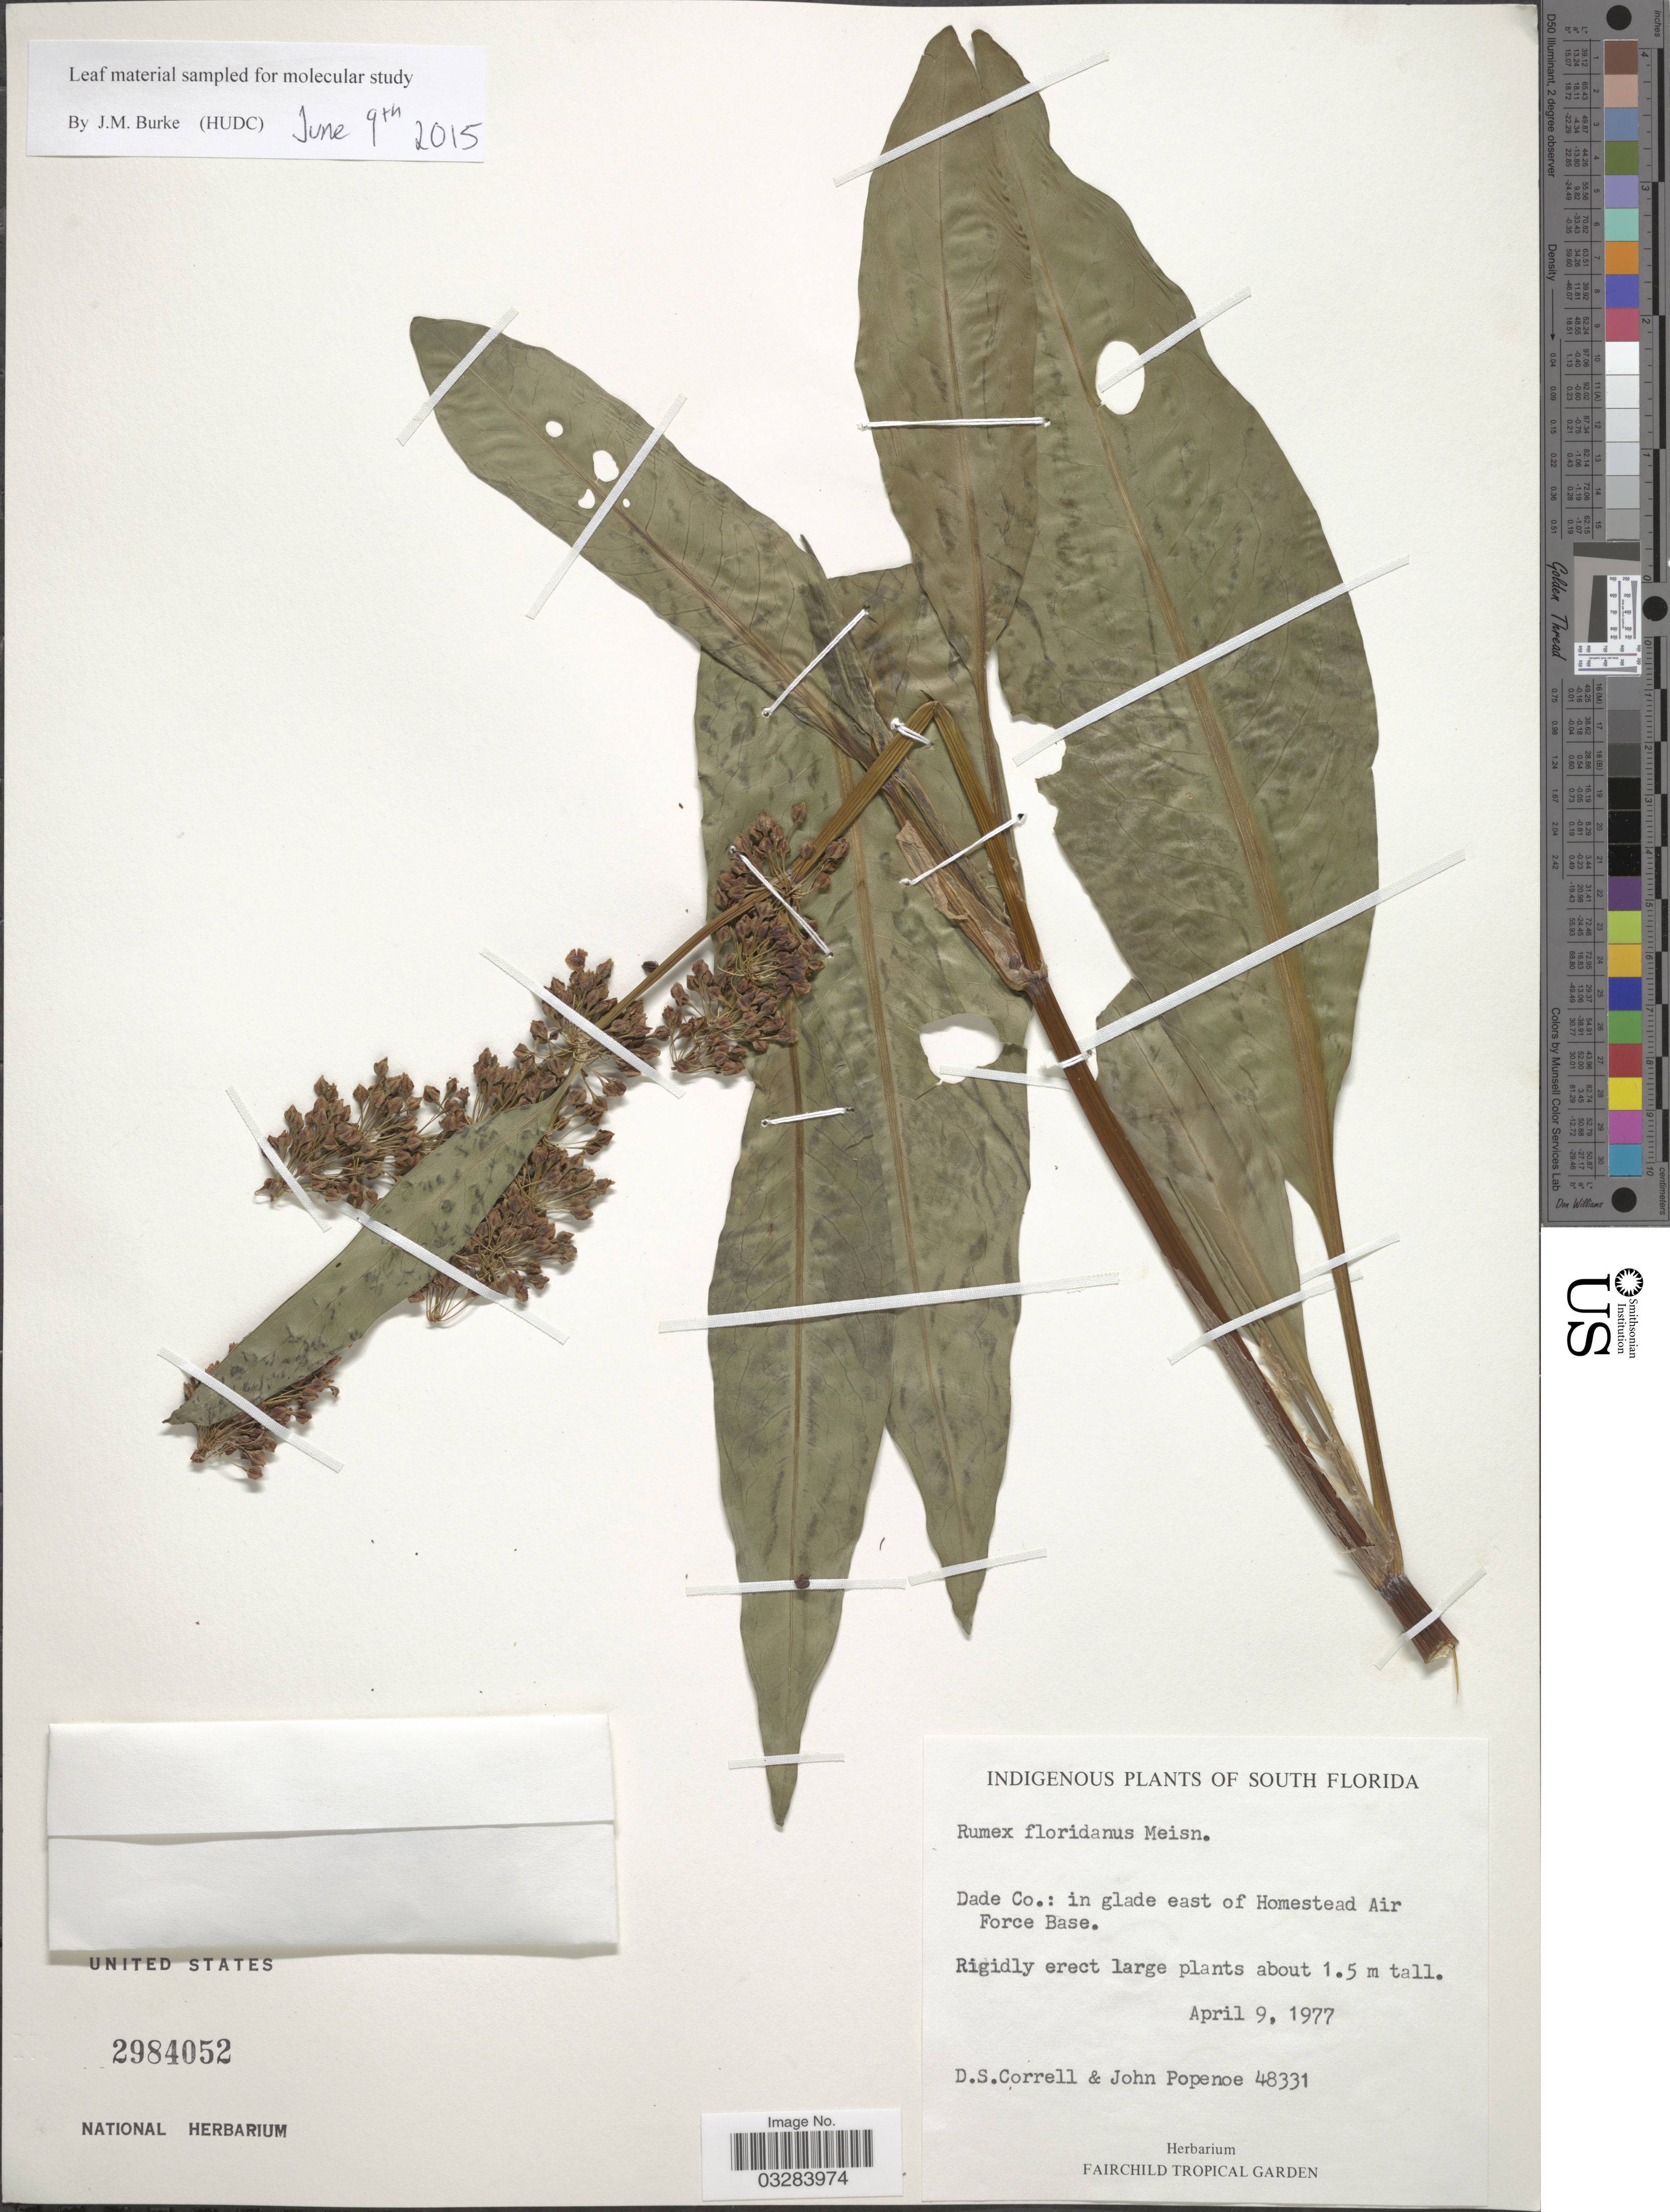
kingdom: Plantae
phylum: Tracheophyta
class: Magnoliopsida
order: Caryophyllales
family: Polygonaceae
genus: Rumex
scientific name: Rumex floridanus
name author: Meisn.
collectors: D. S. Correll & J. Popenoe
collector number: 48331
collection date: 1977-04-09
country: United States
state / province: Florida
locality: South Florida. Dade Co.: in glade east of Homestead Air Force Base.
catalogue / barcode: US 2984052